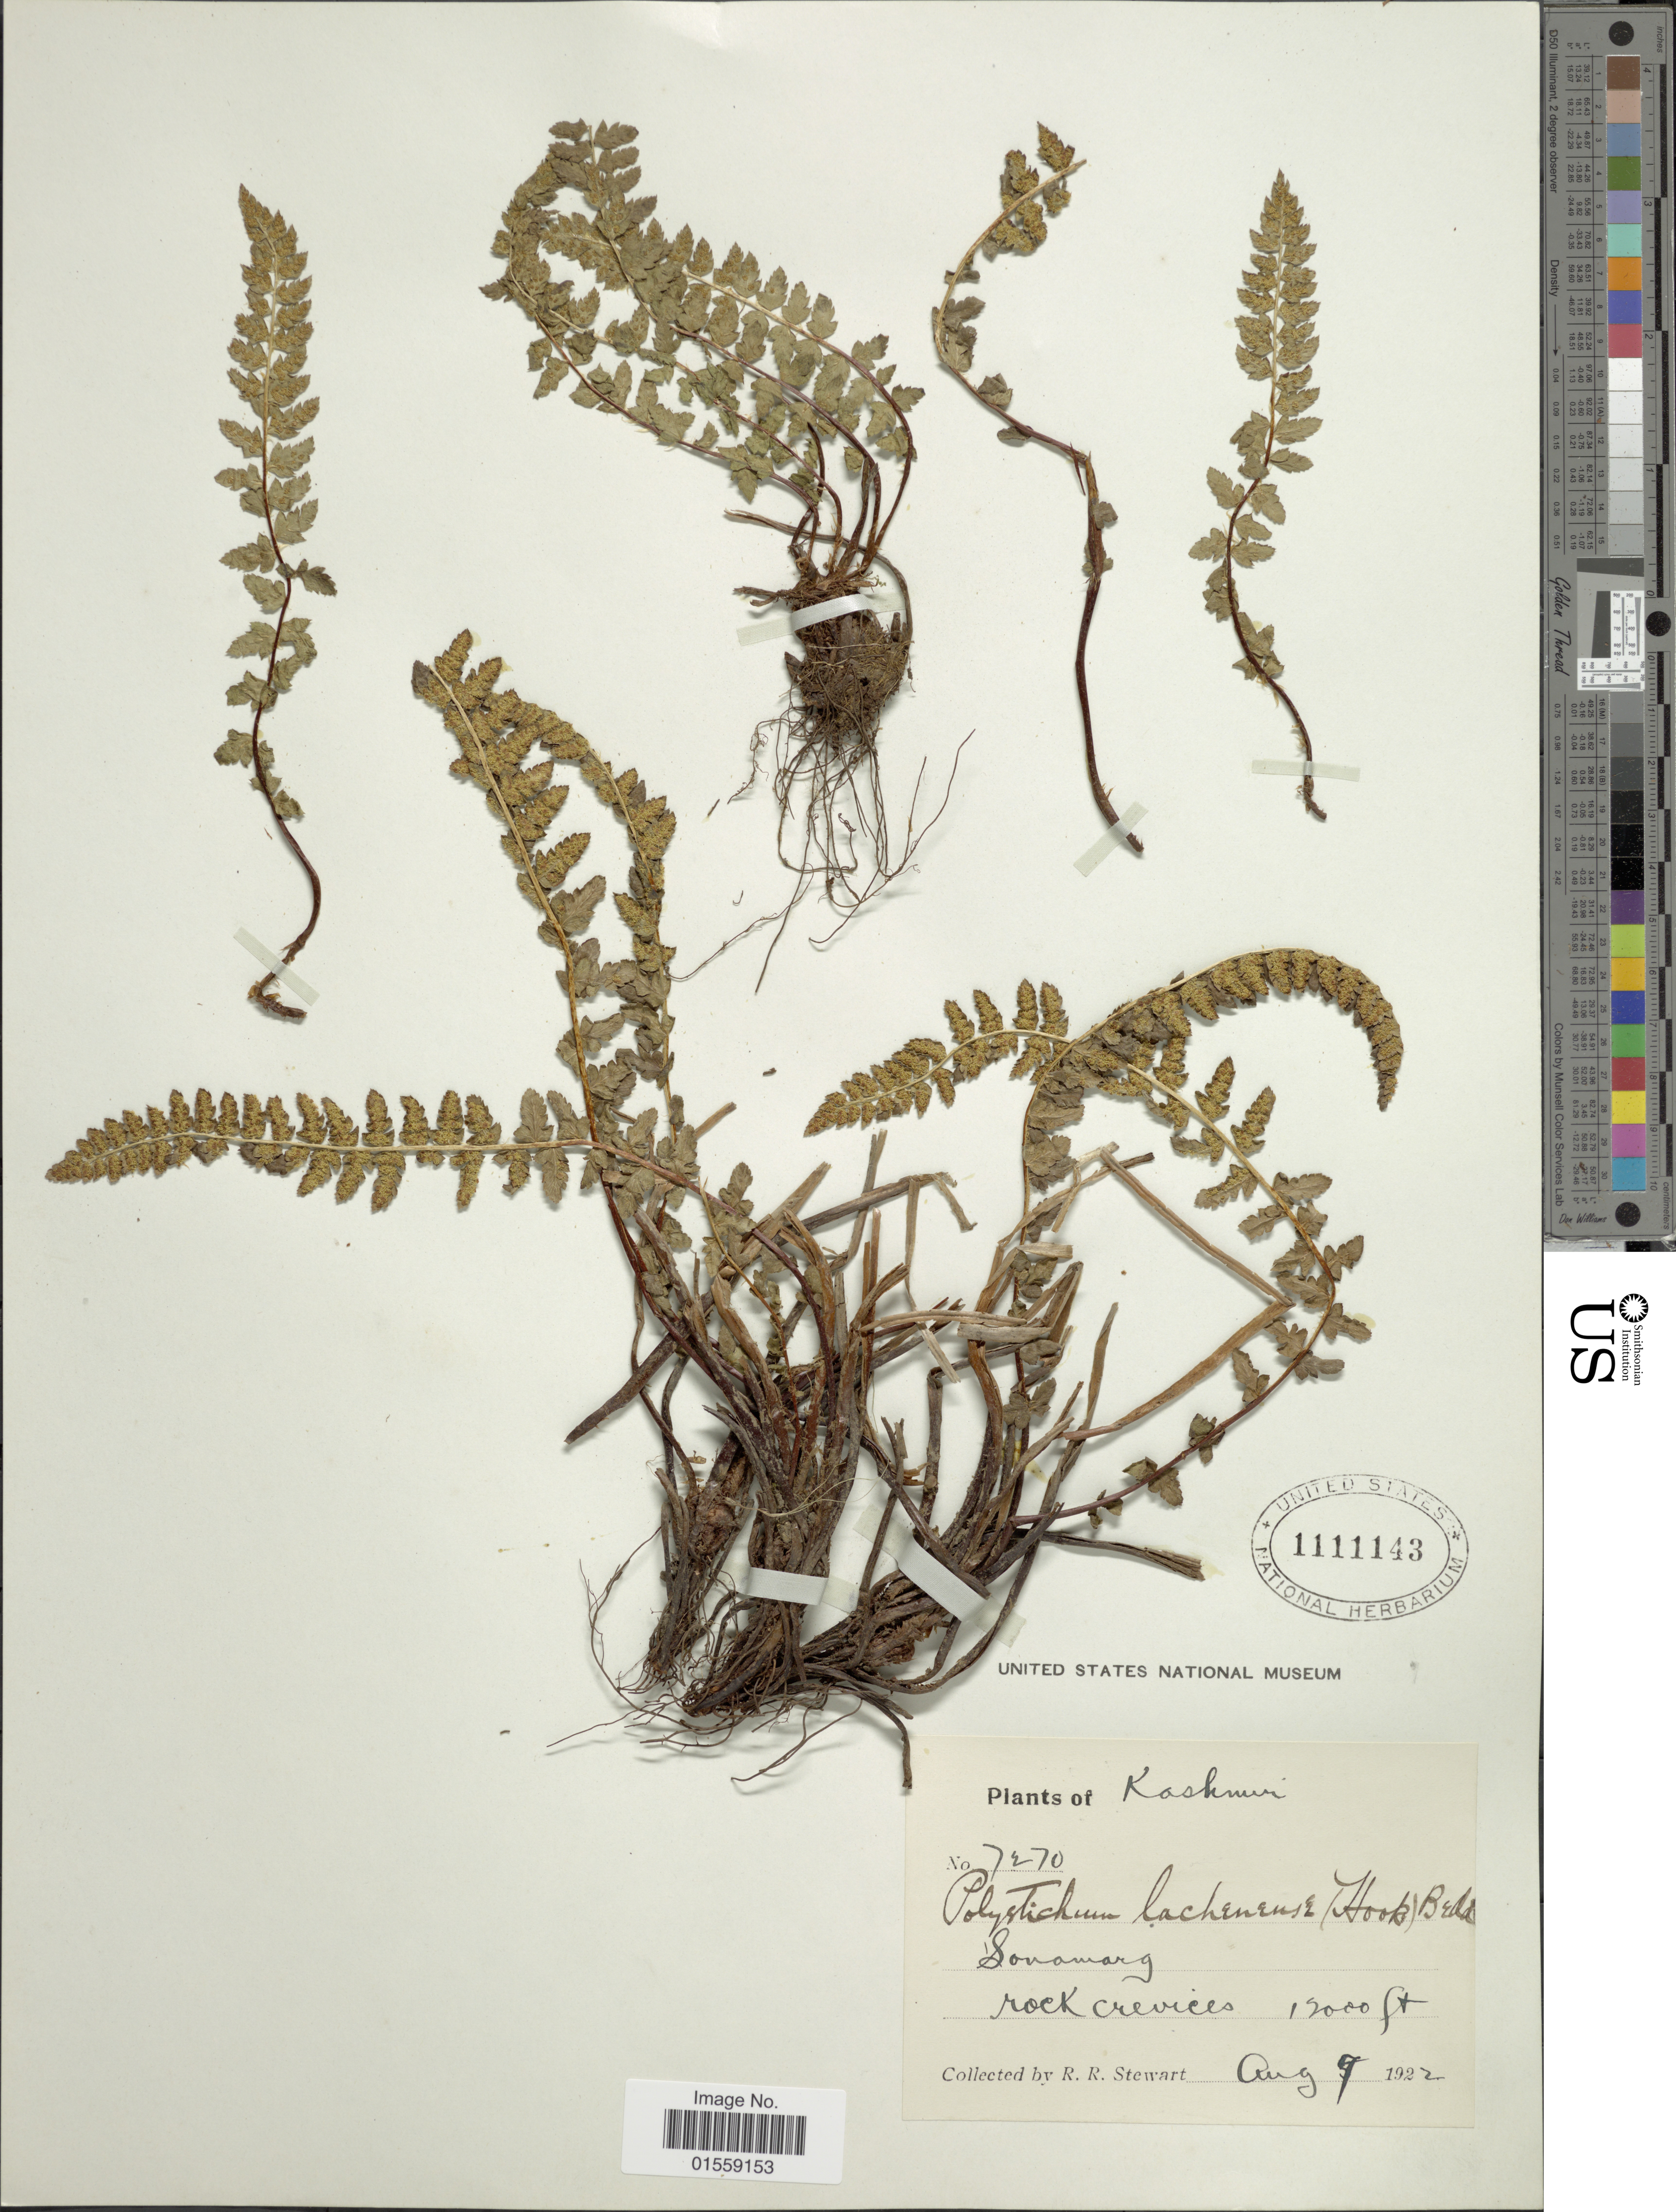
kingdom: Plantae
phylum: Tracheophyta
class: Polypodiopsida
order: Polypodiales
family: Dryopteridaceae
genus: Polystichum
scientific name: Polystichum lachenense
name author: (Hook.) Bedd.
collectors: R. R. Stewart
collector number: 7270*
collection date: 1922-08-09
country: India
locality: Kashmir, Sonamarg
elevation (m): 366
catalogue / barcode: US 1111143